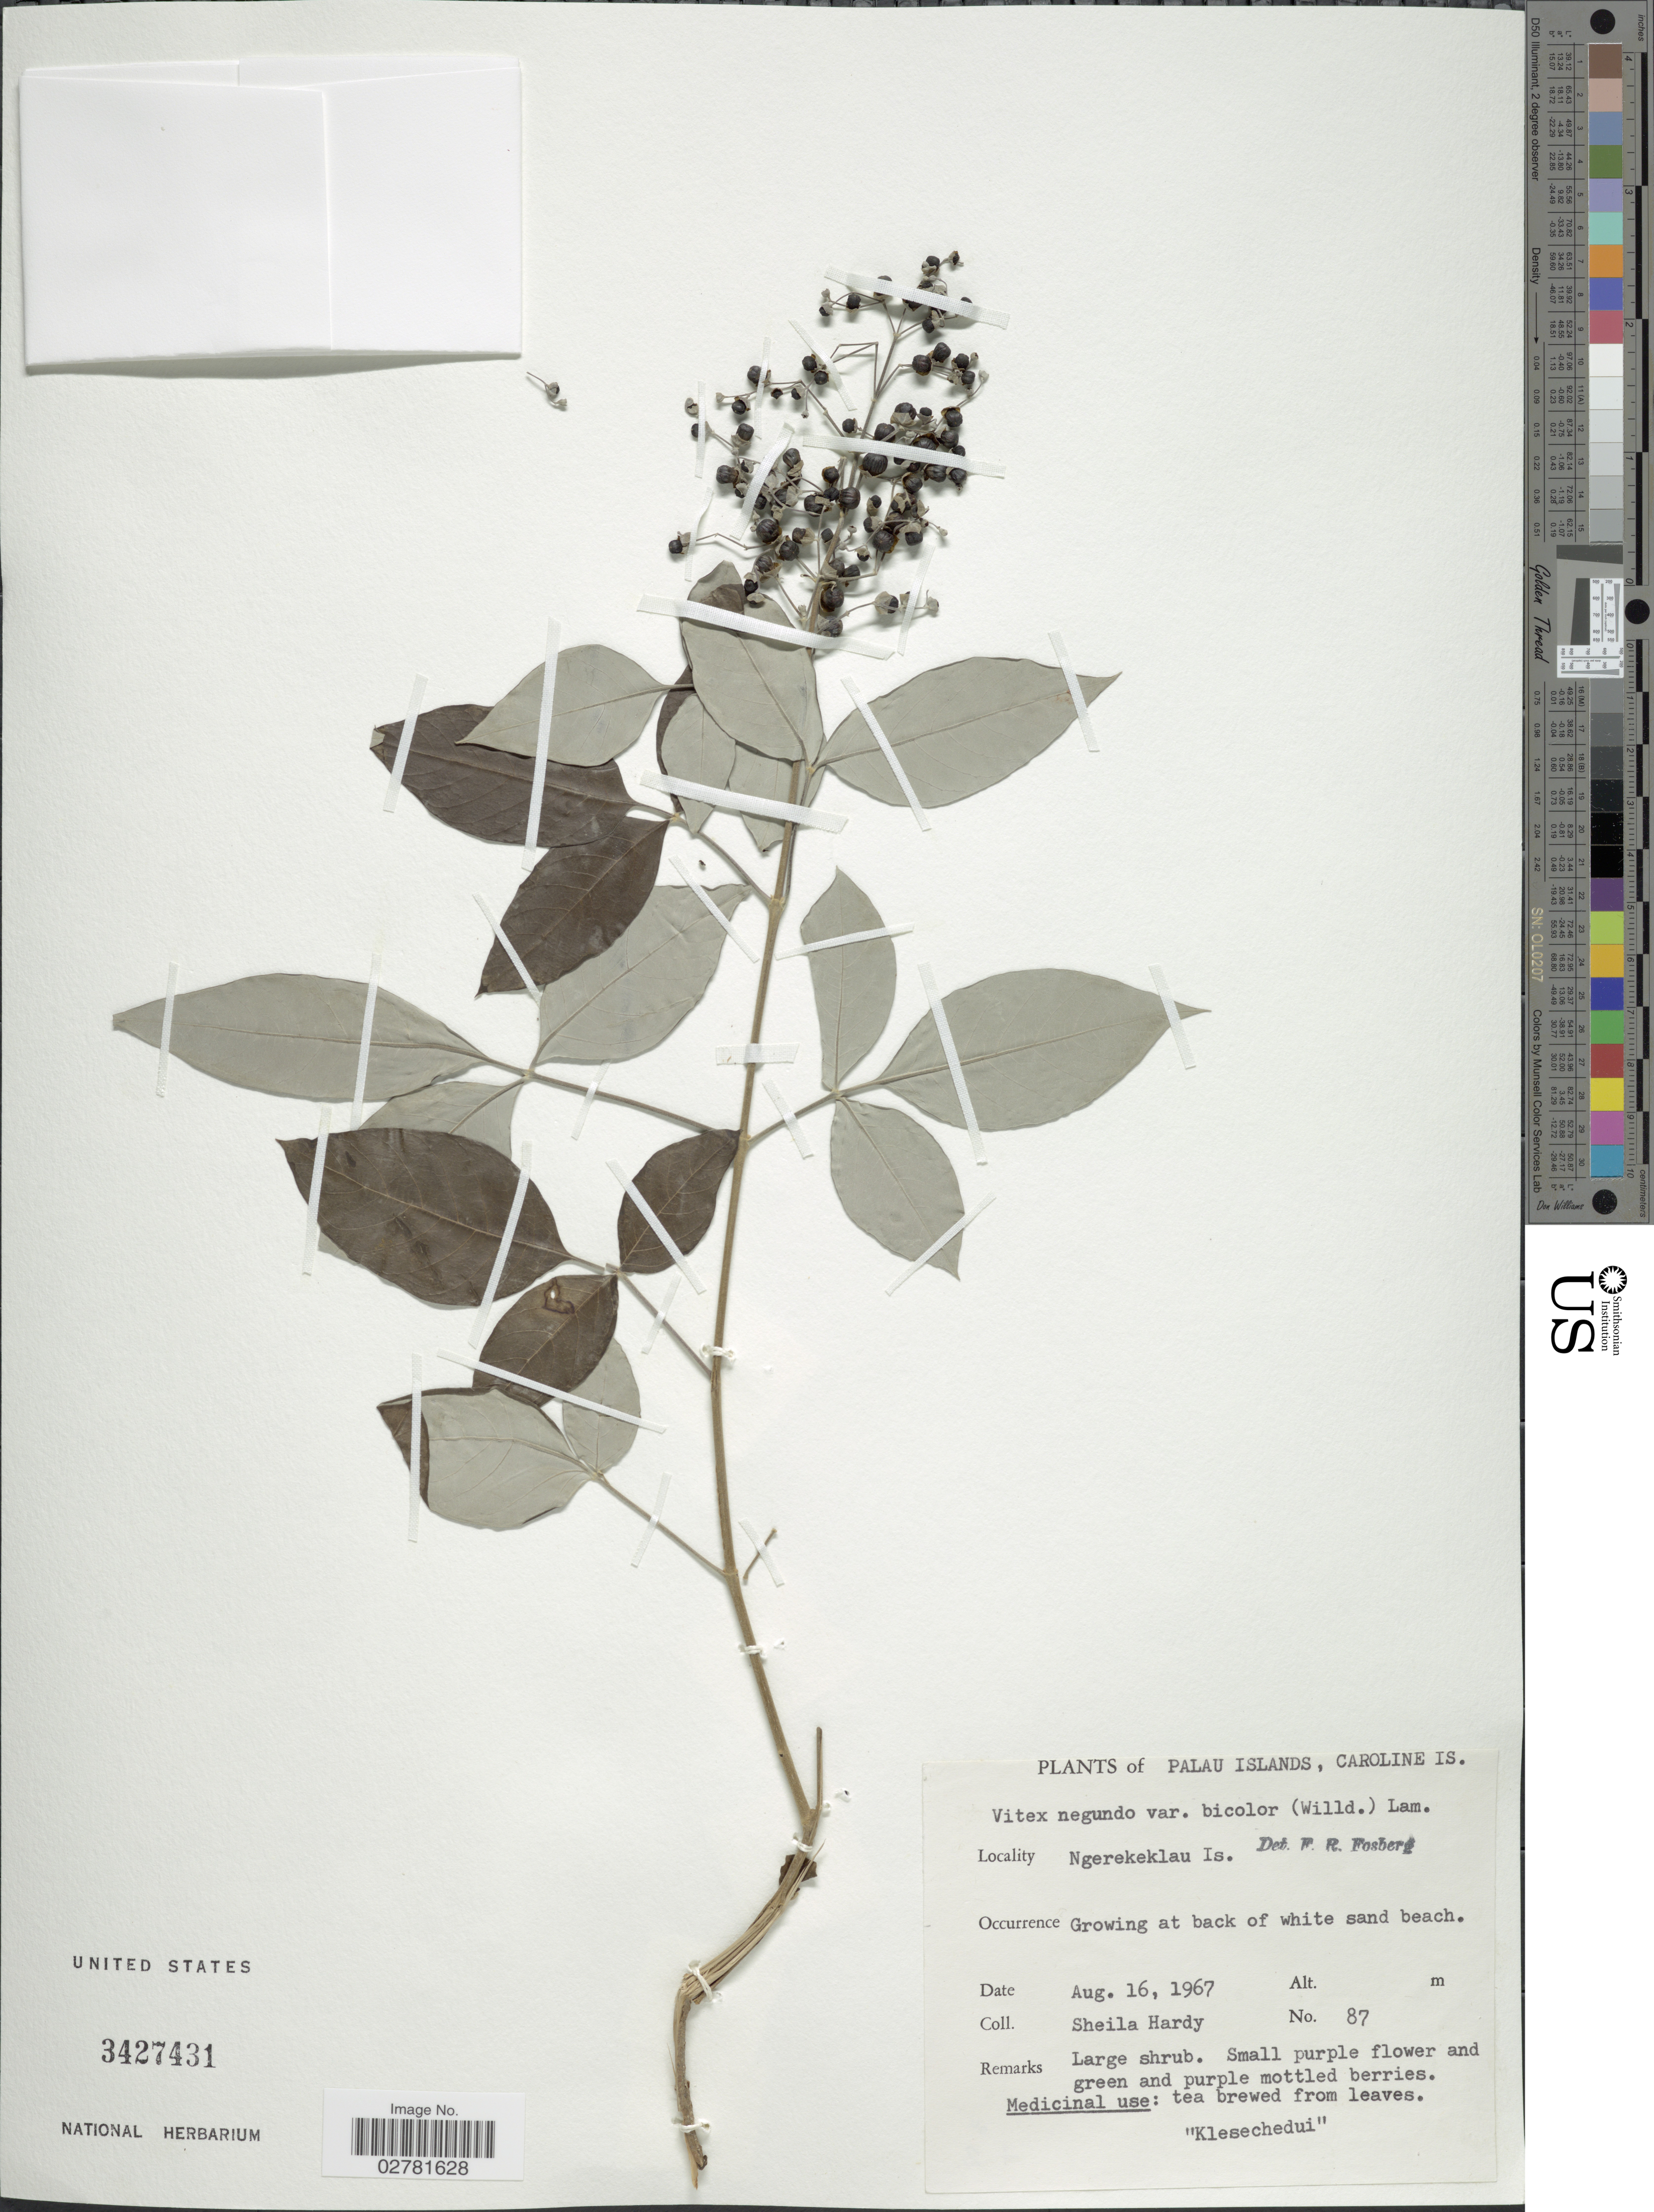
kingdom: Plantae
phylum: Tracheophyta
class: Magnoliopsida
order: Lamiales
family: Lamiaceae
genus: Vitex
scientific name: Vitex negundo var. bicolor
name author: (Willd.) H.J. Lam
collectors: S. Hardy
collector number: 87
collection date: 1967-08-16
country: Palau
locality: Palau Islands, Caroline Is. Ngerekeklau Is.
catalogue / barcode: US 3427431